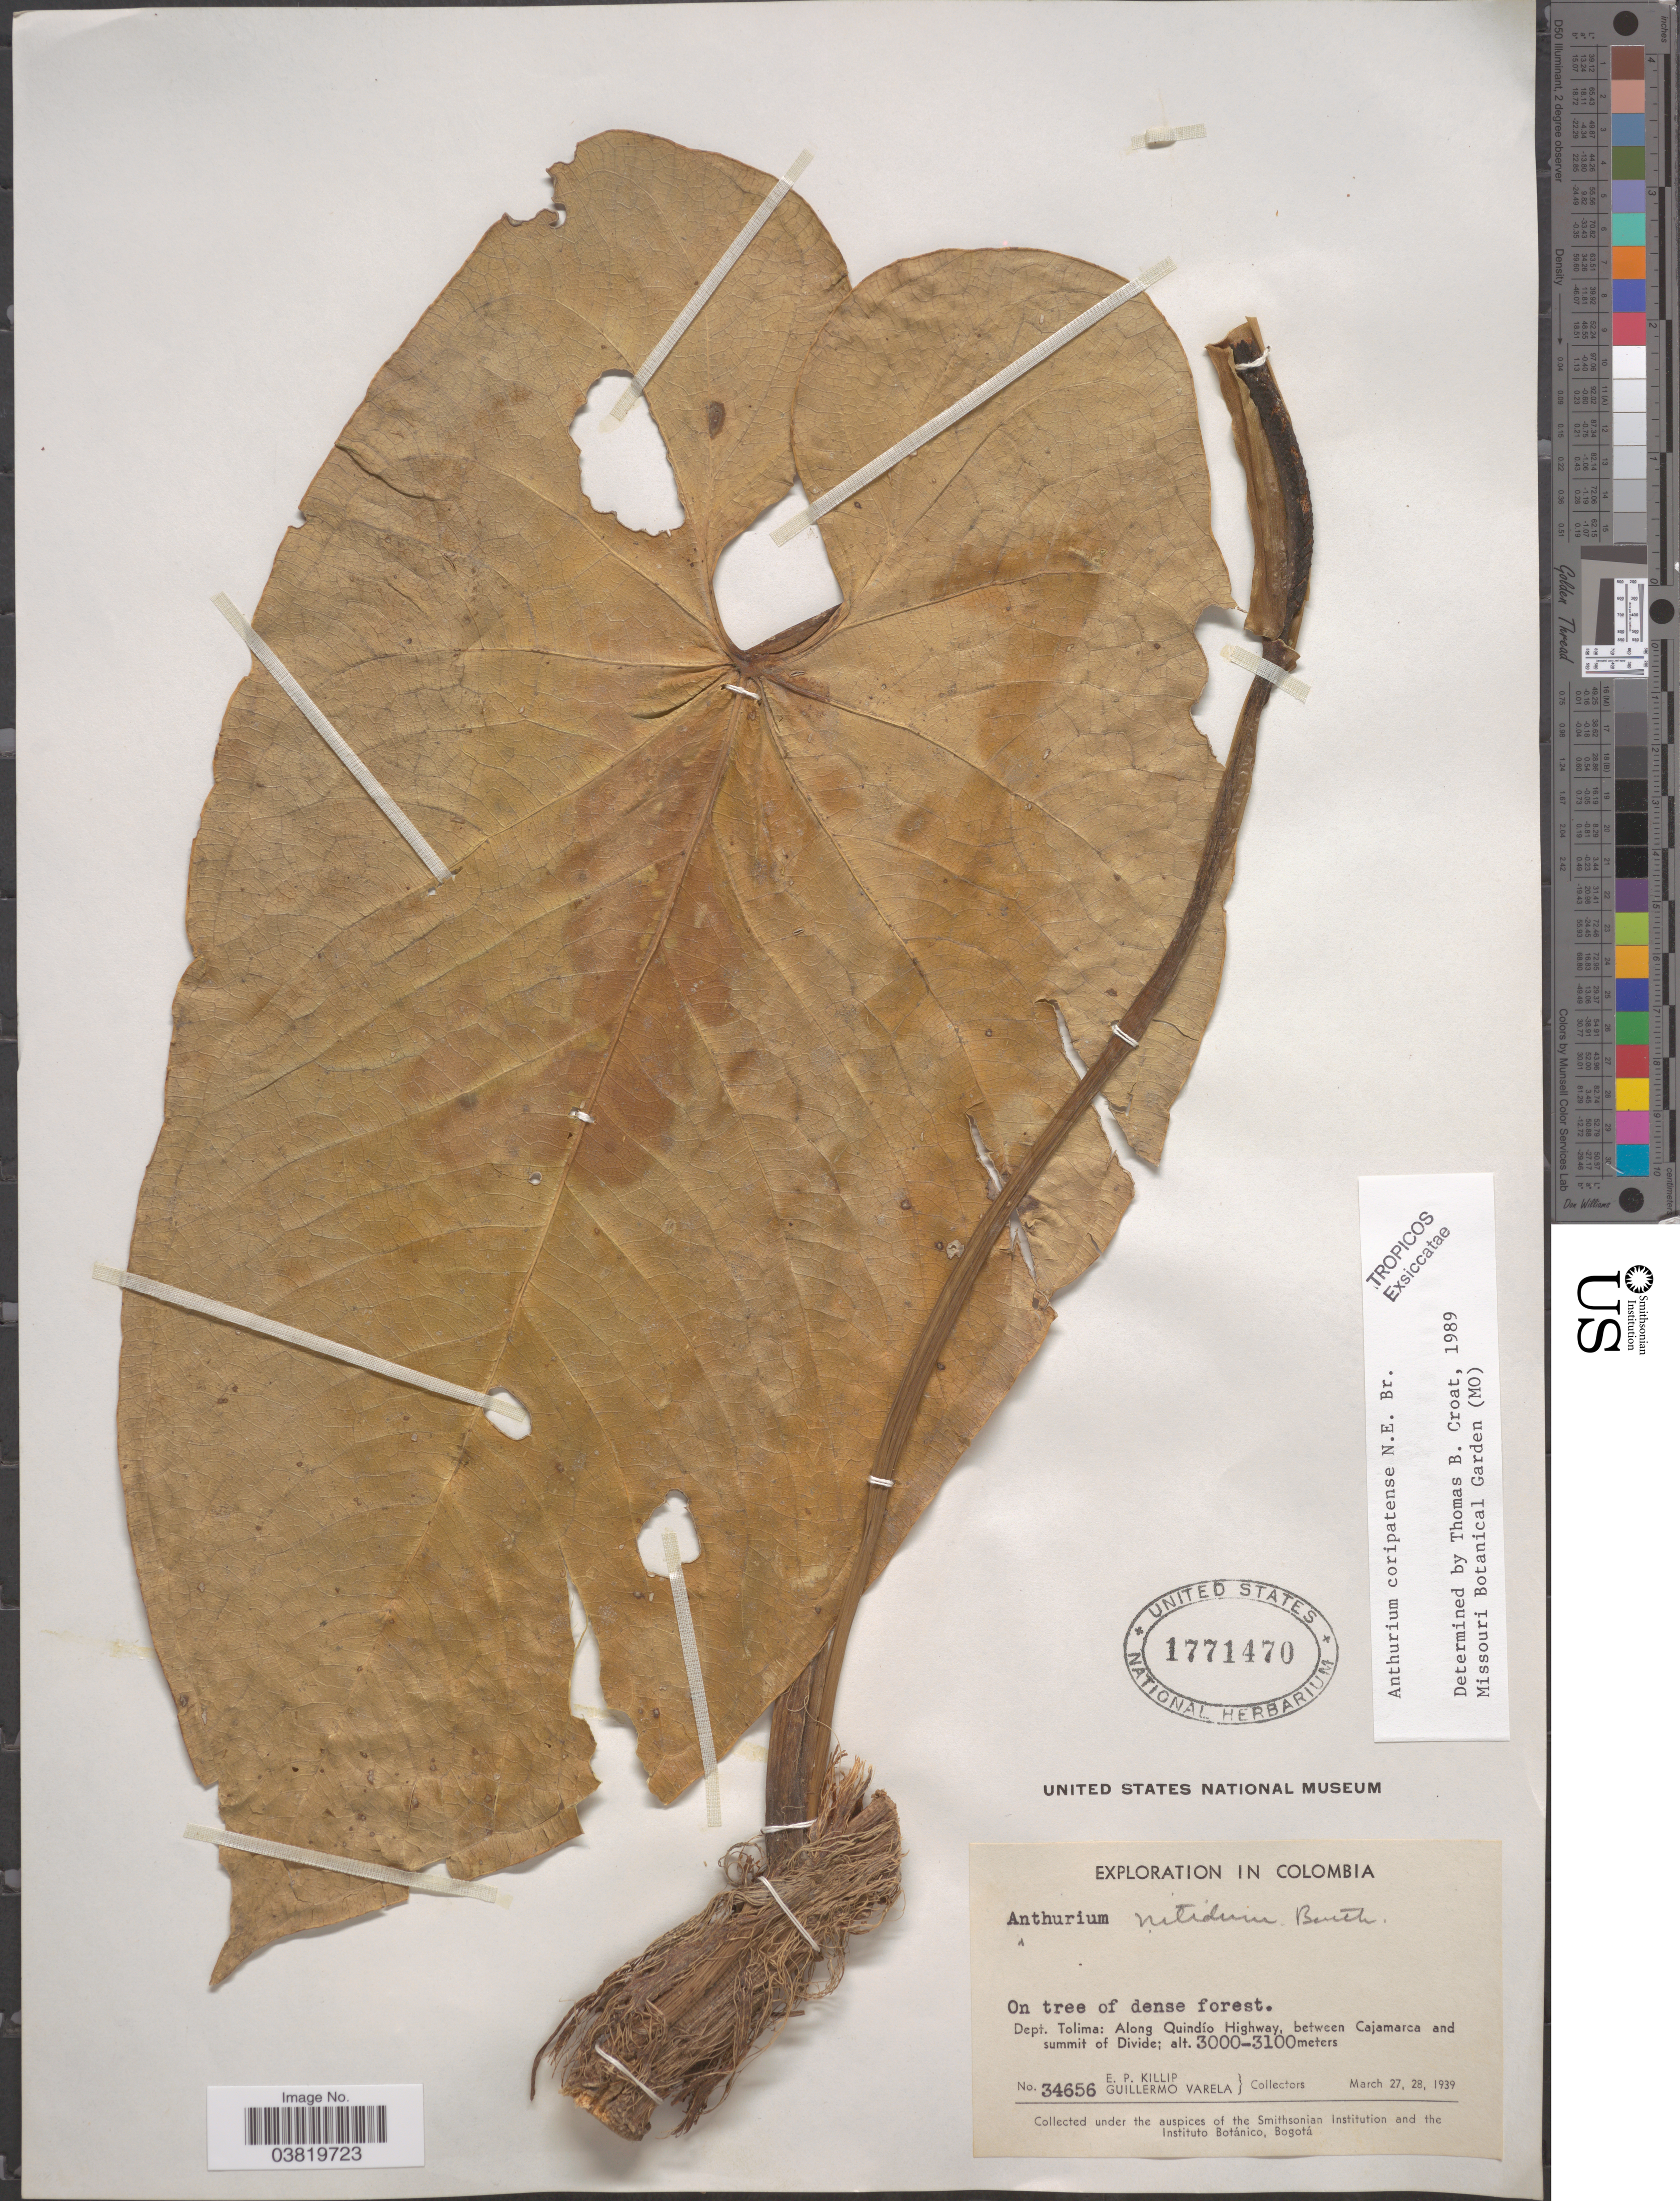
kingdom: Plantae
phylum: Tracheophyta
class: Liliopsida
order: Alismatales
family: Araceae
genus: Anthurium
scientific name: Anthurium coripatense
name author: N.E. Br.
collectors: E. P. Killip & G. Varela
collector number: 34656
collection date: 1939-03-27/1939-03-28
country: Colombia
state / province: Tolima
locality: Dept. Tolima: Along Quindío Highway, between Cajamarca and summit of Divide.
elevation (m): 3000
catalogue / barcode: US 1771470